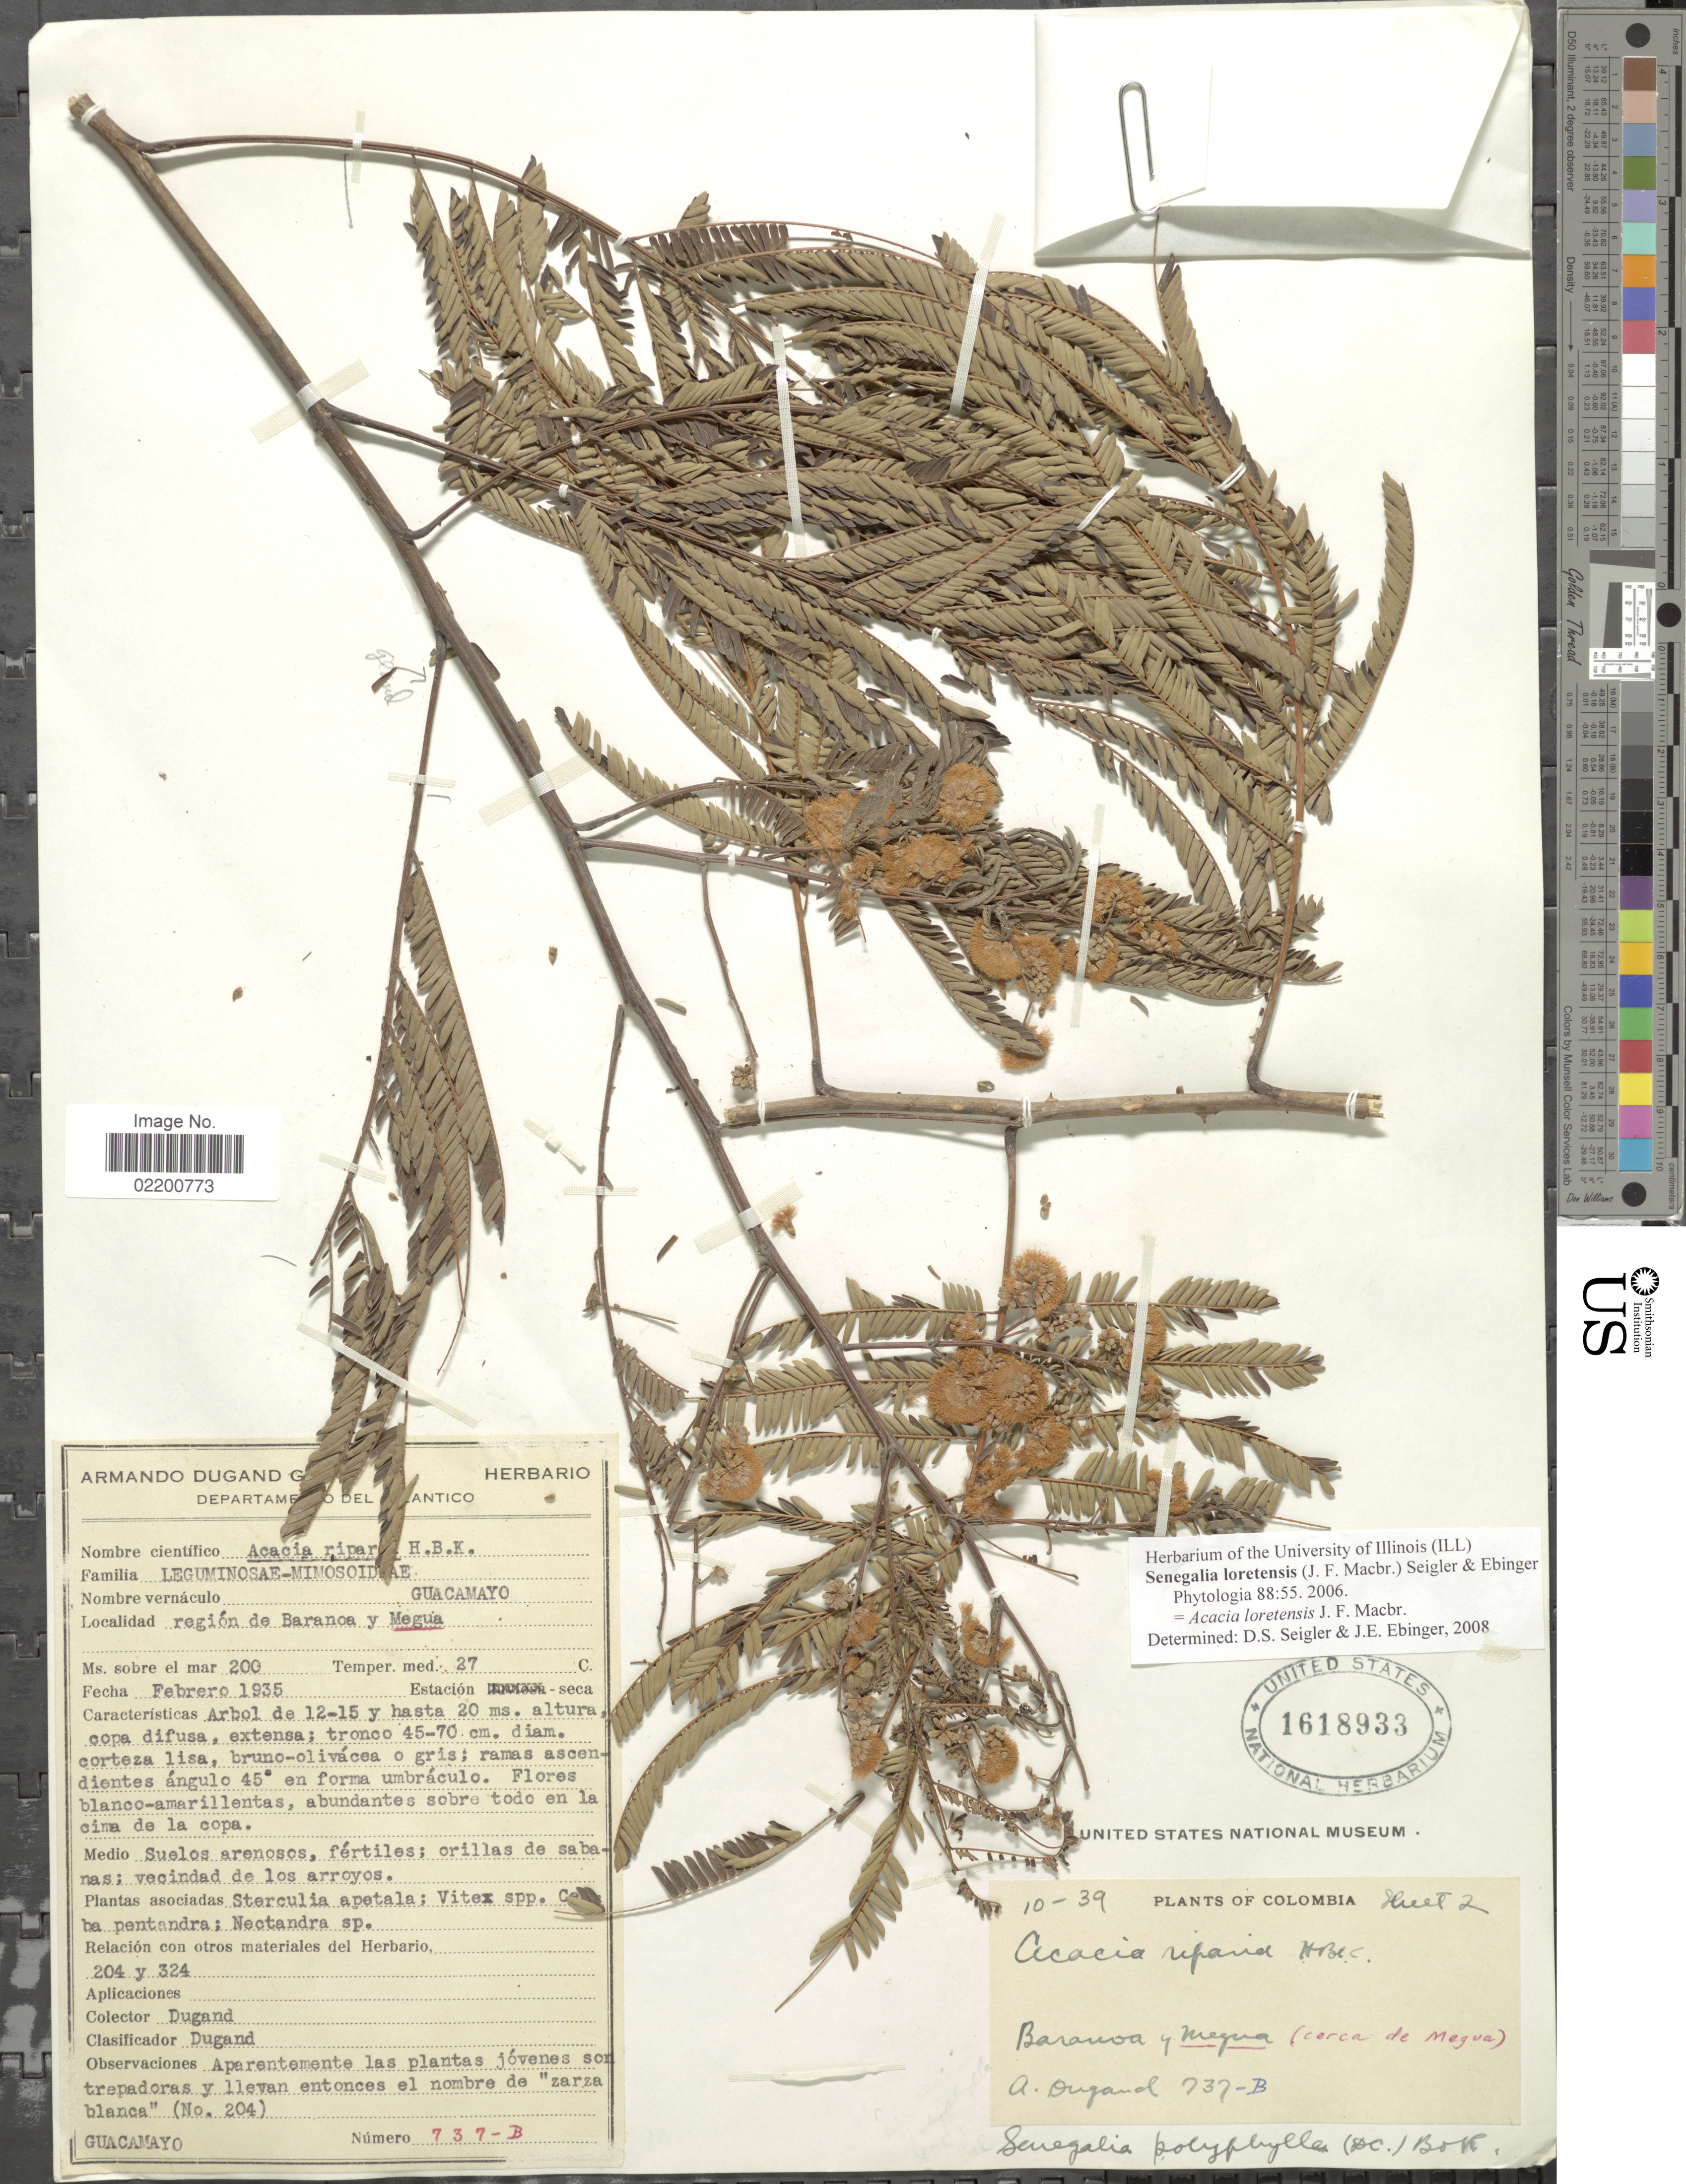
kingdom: Plantae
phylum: Tracheophyta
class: Magnoliopsida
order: Fabales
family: Fabaceae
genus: Senegalia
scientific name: Senegalia loretensis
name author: (J.F. Macbr.) Seigler & Ebinger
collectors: A. Dugand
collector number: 737-B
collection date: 1935-02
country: Colombia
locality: Region de Baranca y Megua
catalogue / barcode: US 1618933